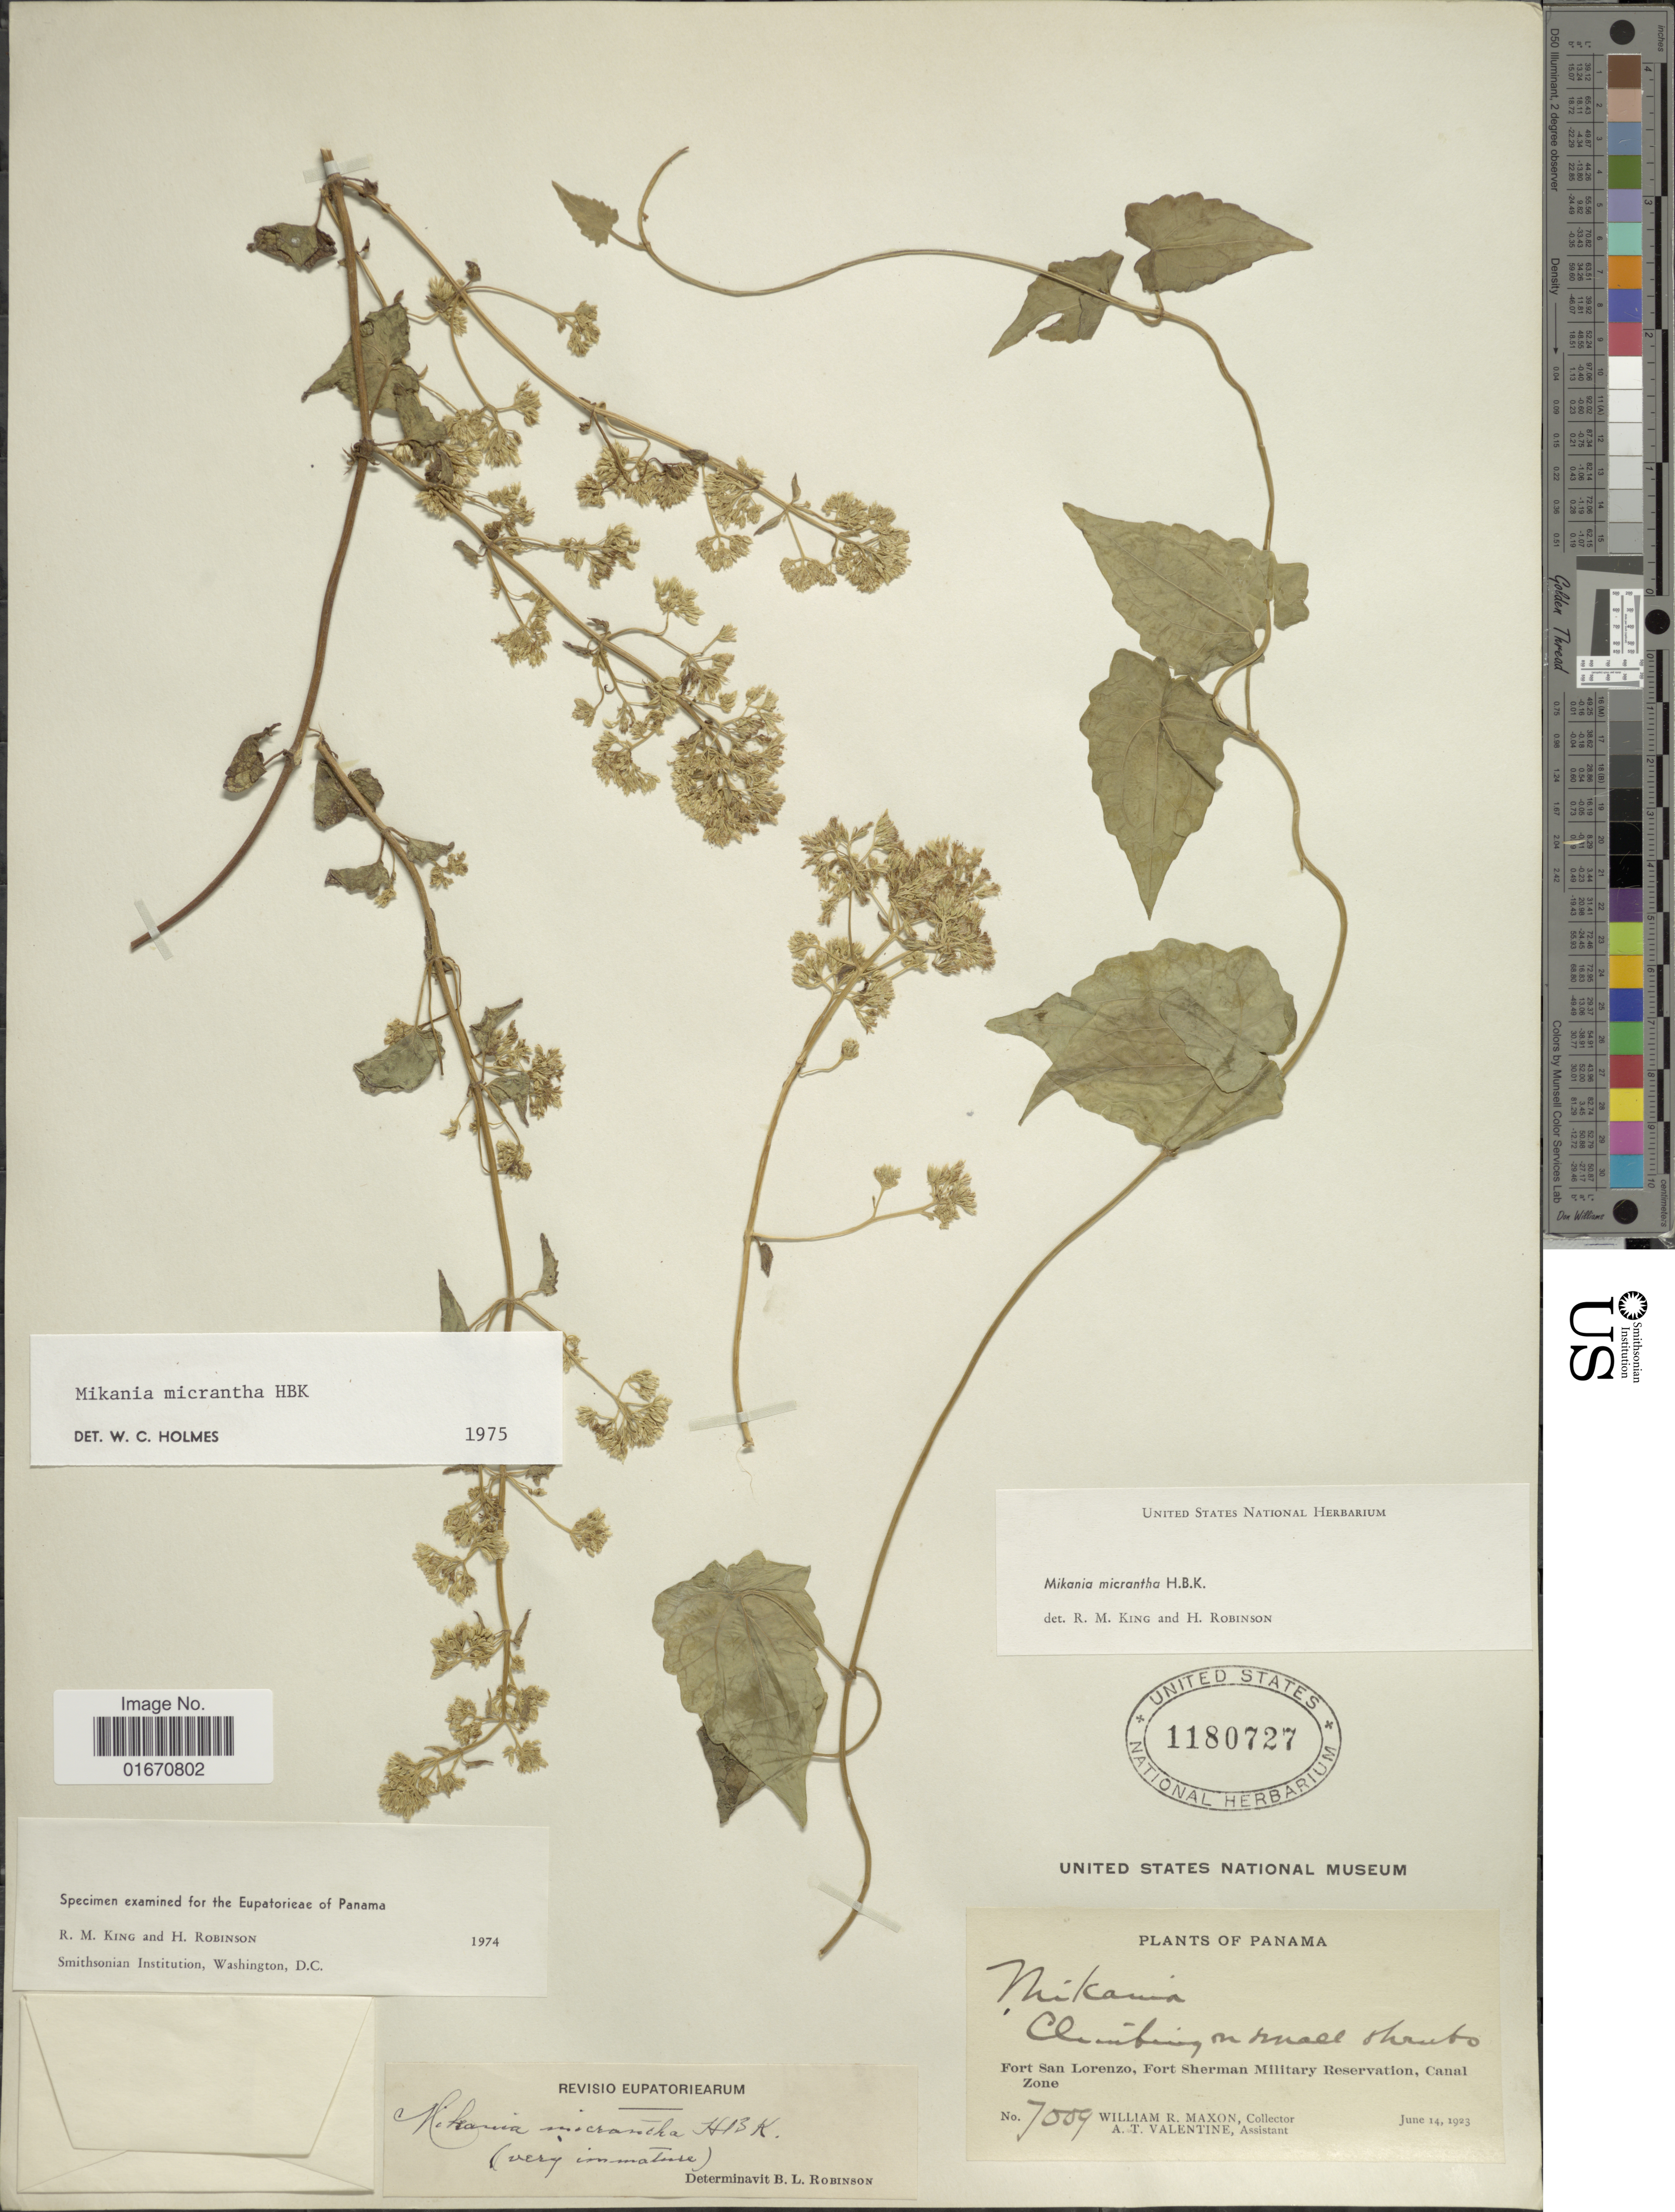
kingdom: Plantae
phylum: Tracheophyta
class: Magnoliopsida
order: Asterales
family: Asteraceae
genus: Mikania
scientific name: Mikania micrantha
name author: Kunth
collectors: W. R. Maxon & A. Valentine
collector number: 7009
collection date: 1923-06-14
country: Panama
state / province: Colón / Panamá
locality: Port San Lorenzo, Fort Sherman Military Reservation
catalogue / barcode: US 1180727